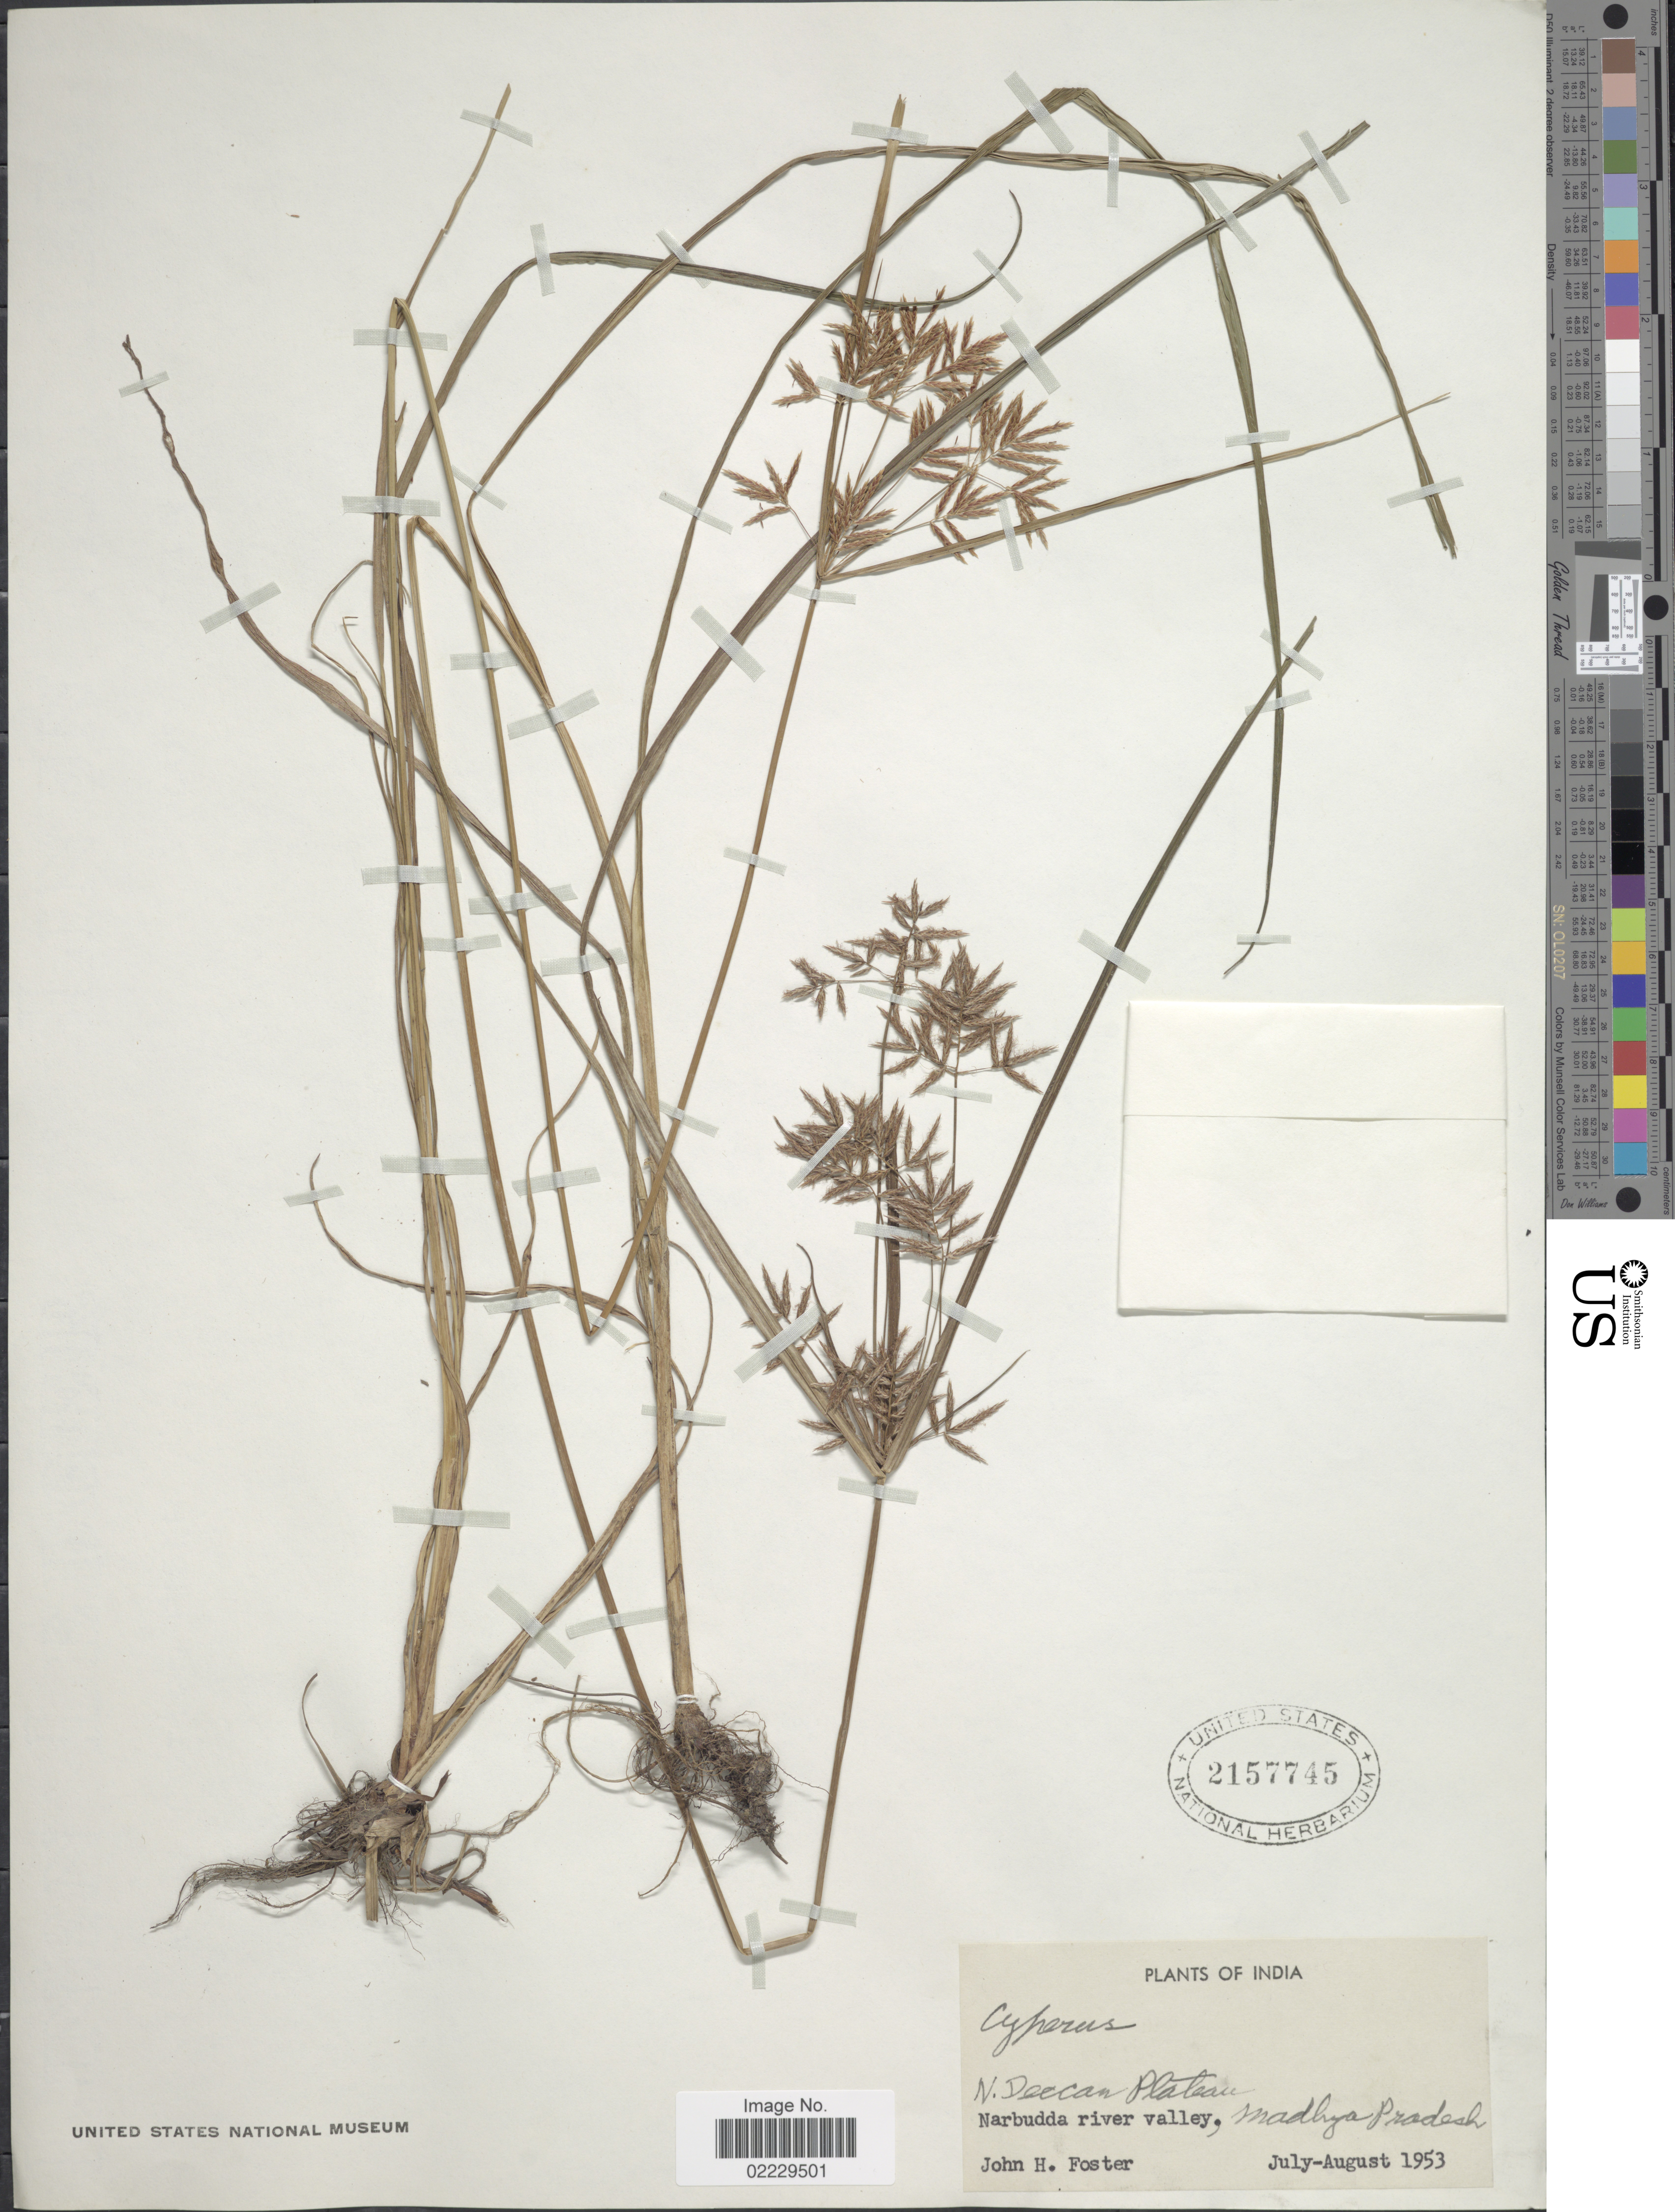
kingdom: Plantae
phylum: Tracheophyta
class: Liliopsida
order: Poales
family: Cyperaceae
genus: Cyperus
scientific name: Cyperus sp.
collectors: J. Foster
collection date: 1953-07/1953-08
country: India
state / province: Madhya Pradesh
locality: N. Deccan Plateau, Narbudda river Valley, Madhya Pradesh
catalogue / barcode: US 2157745